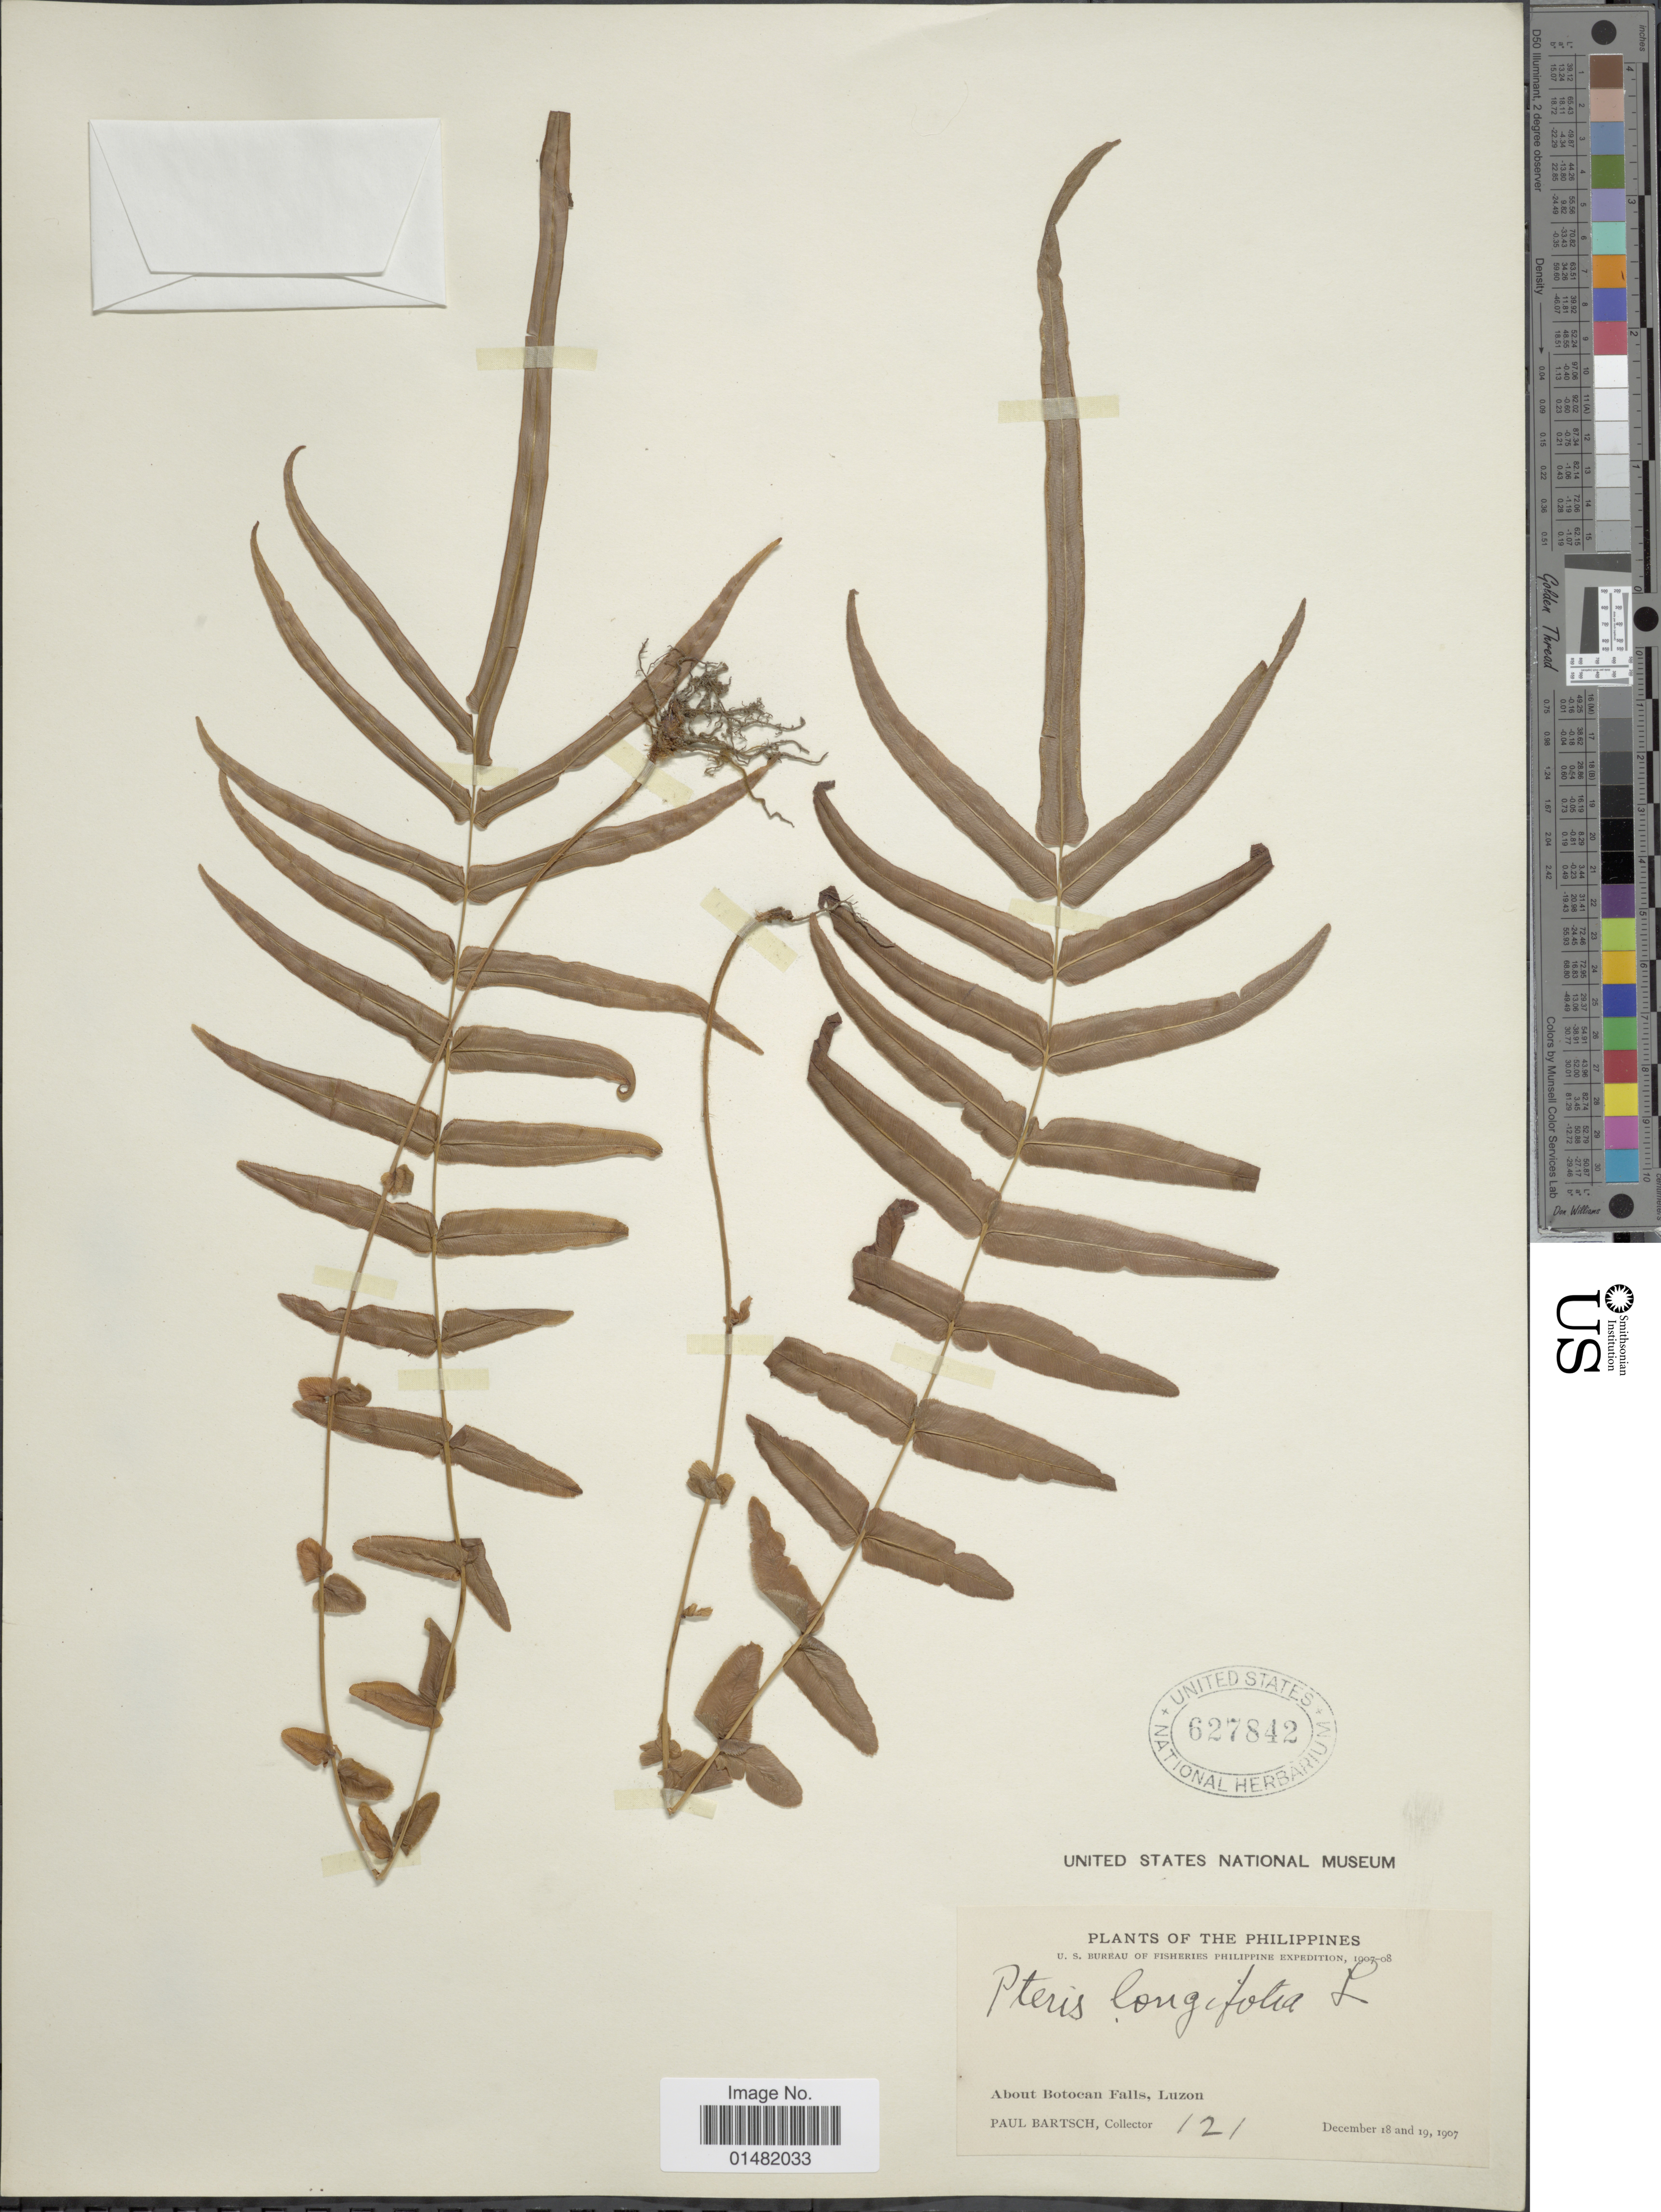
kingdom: Plantae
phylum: Tracheophyta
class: Polypodiopsida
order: Polypodiales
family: Pteridaceae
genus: Pteris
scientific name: Pteris vittata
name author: L.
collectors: P. Bartsch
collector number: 121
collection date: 1907-12-18/1907-12-19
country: Philippines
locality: About Botocan Falls, Luzon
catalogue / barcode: US 627842